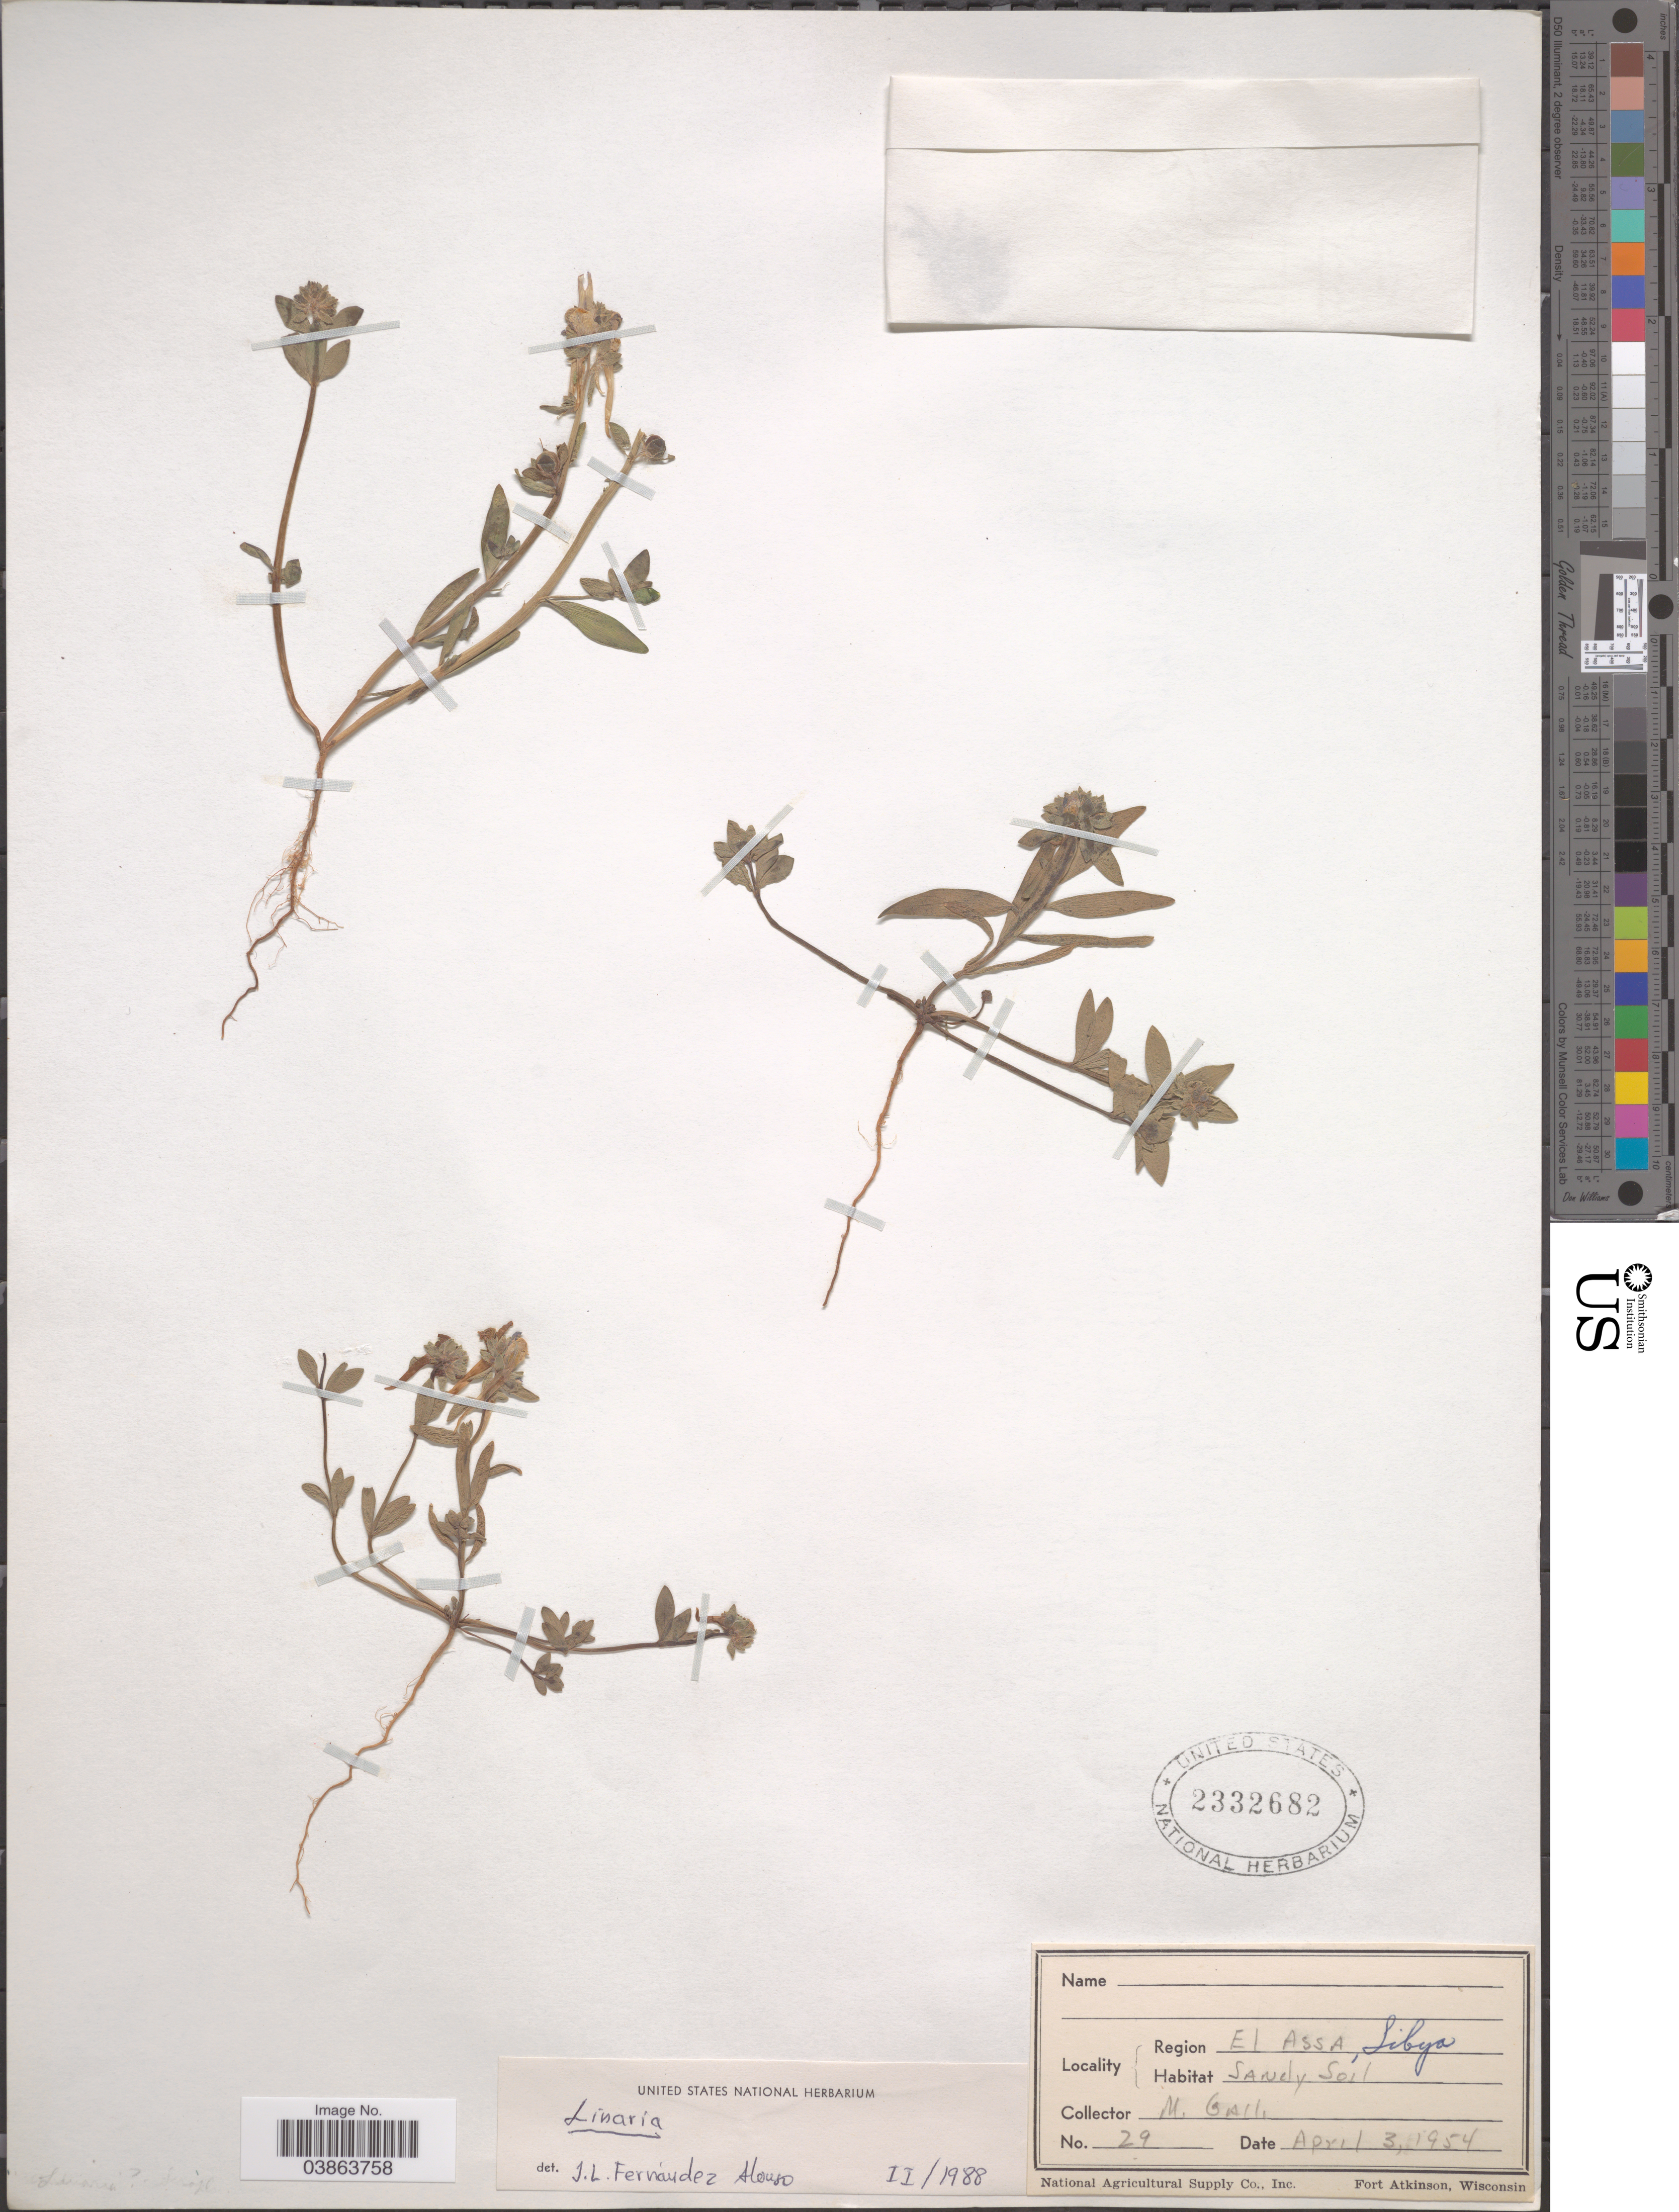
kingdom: Plantae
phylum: Tracheophyta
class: Magnoliopsida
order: Lamiales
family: Plantaginaceae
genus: Linaria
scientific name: Linaria sp.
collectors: M. Galli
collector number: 29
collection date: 1954-04-03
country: Libya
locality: Region El Assa.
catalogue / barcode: US 2332682